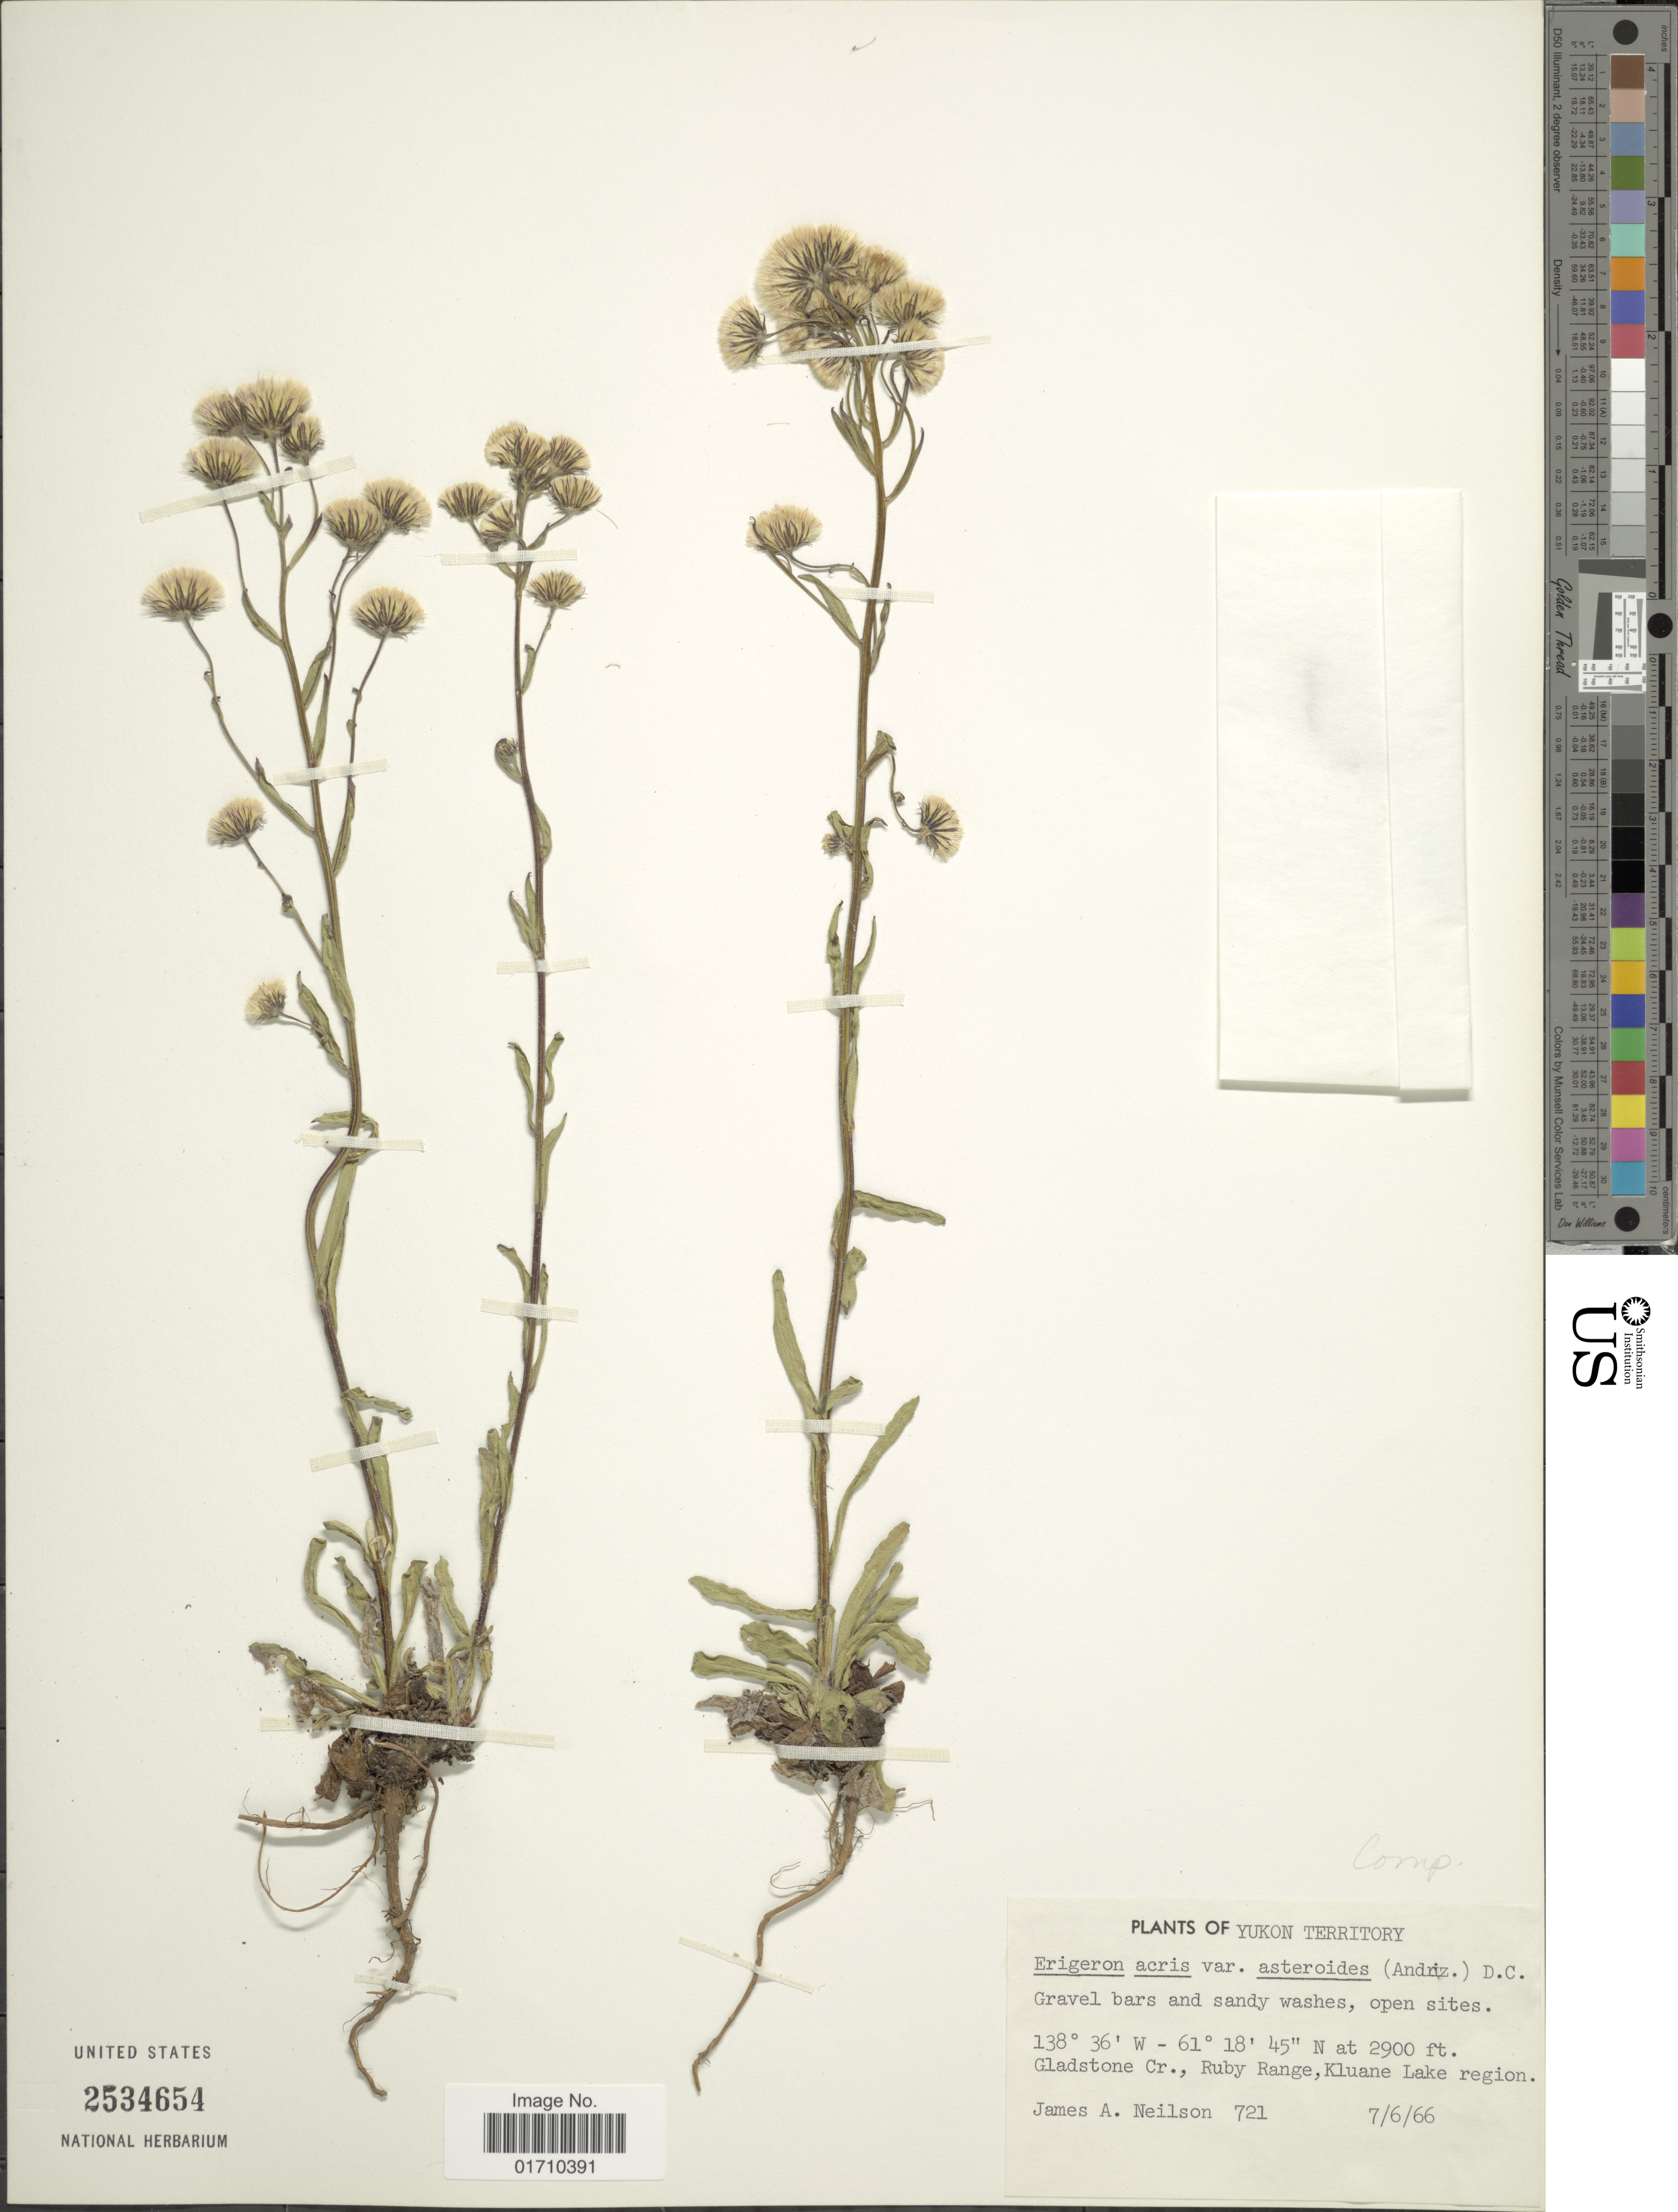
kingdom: Plantae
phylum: Tracheophyta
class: Magnoliopsida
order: Asterales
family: Asteraceae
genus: Erigeron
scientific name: Erigeron acris var. asteroides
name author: (Andrz.) DC.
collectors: J. Neilson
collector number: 721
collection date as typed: Transcribed d/m/y: 7/6/66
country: Canada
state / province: Yukon Territory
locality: Gladstone Cr., Ruby Range, Kluane Lake region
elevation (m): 884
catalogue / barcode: US 2534654